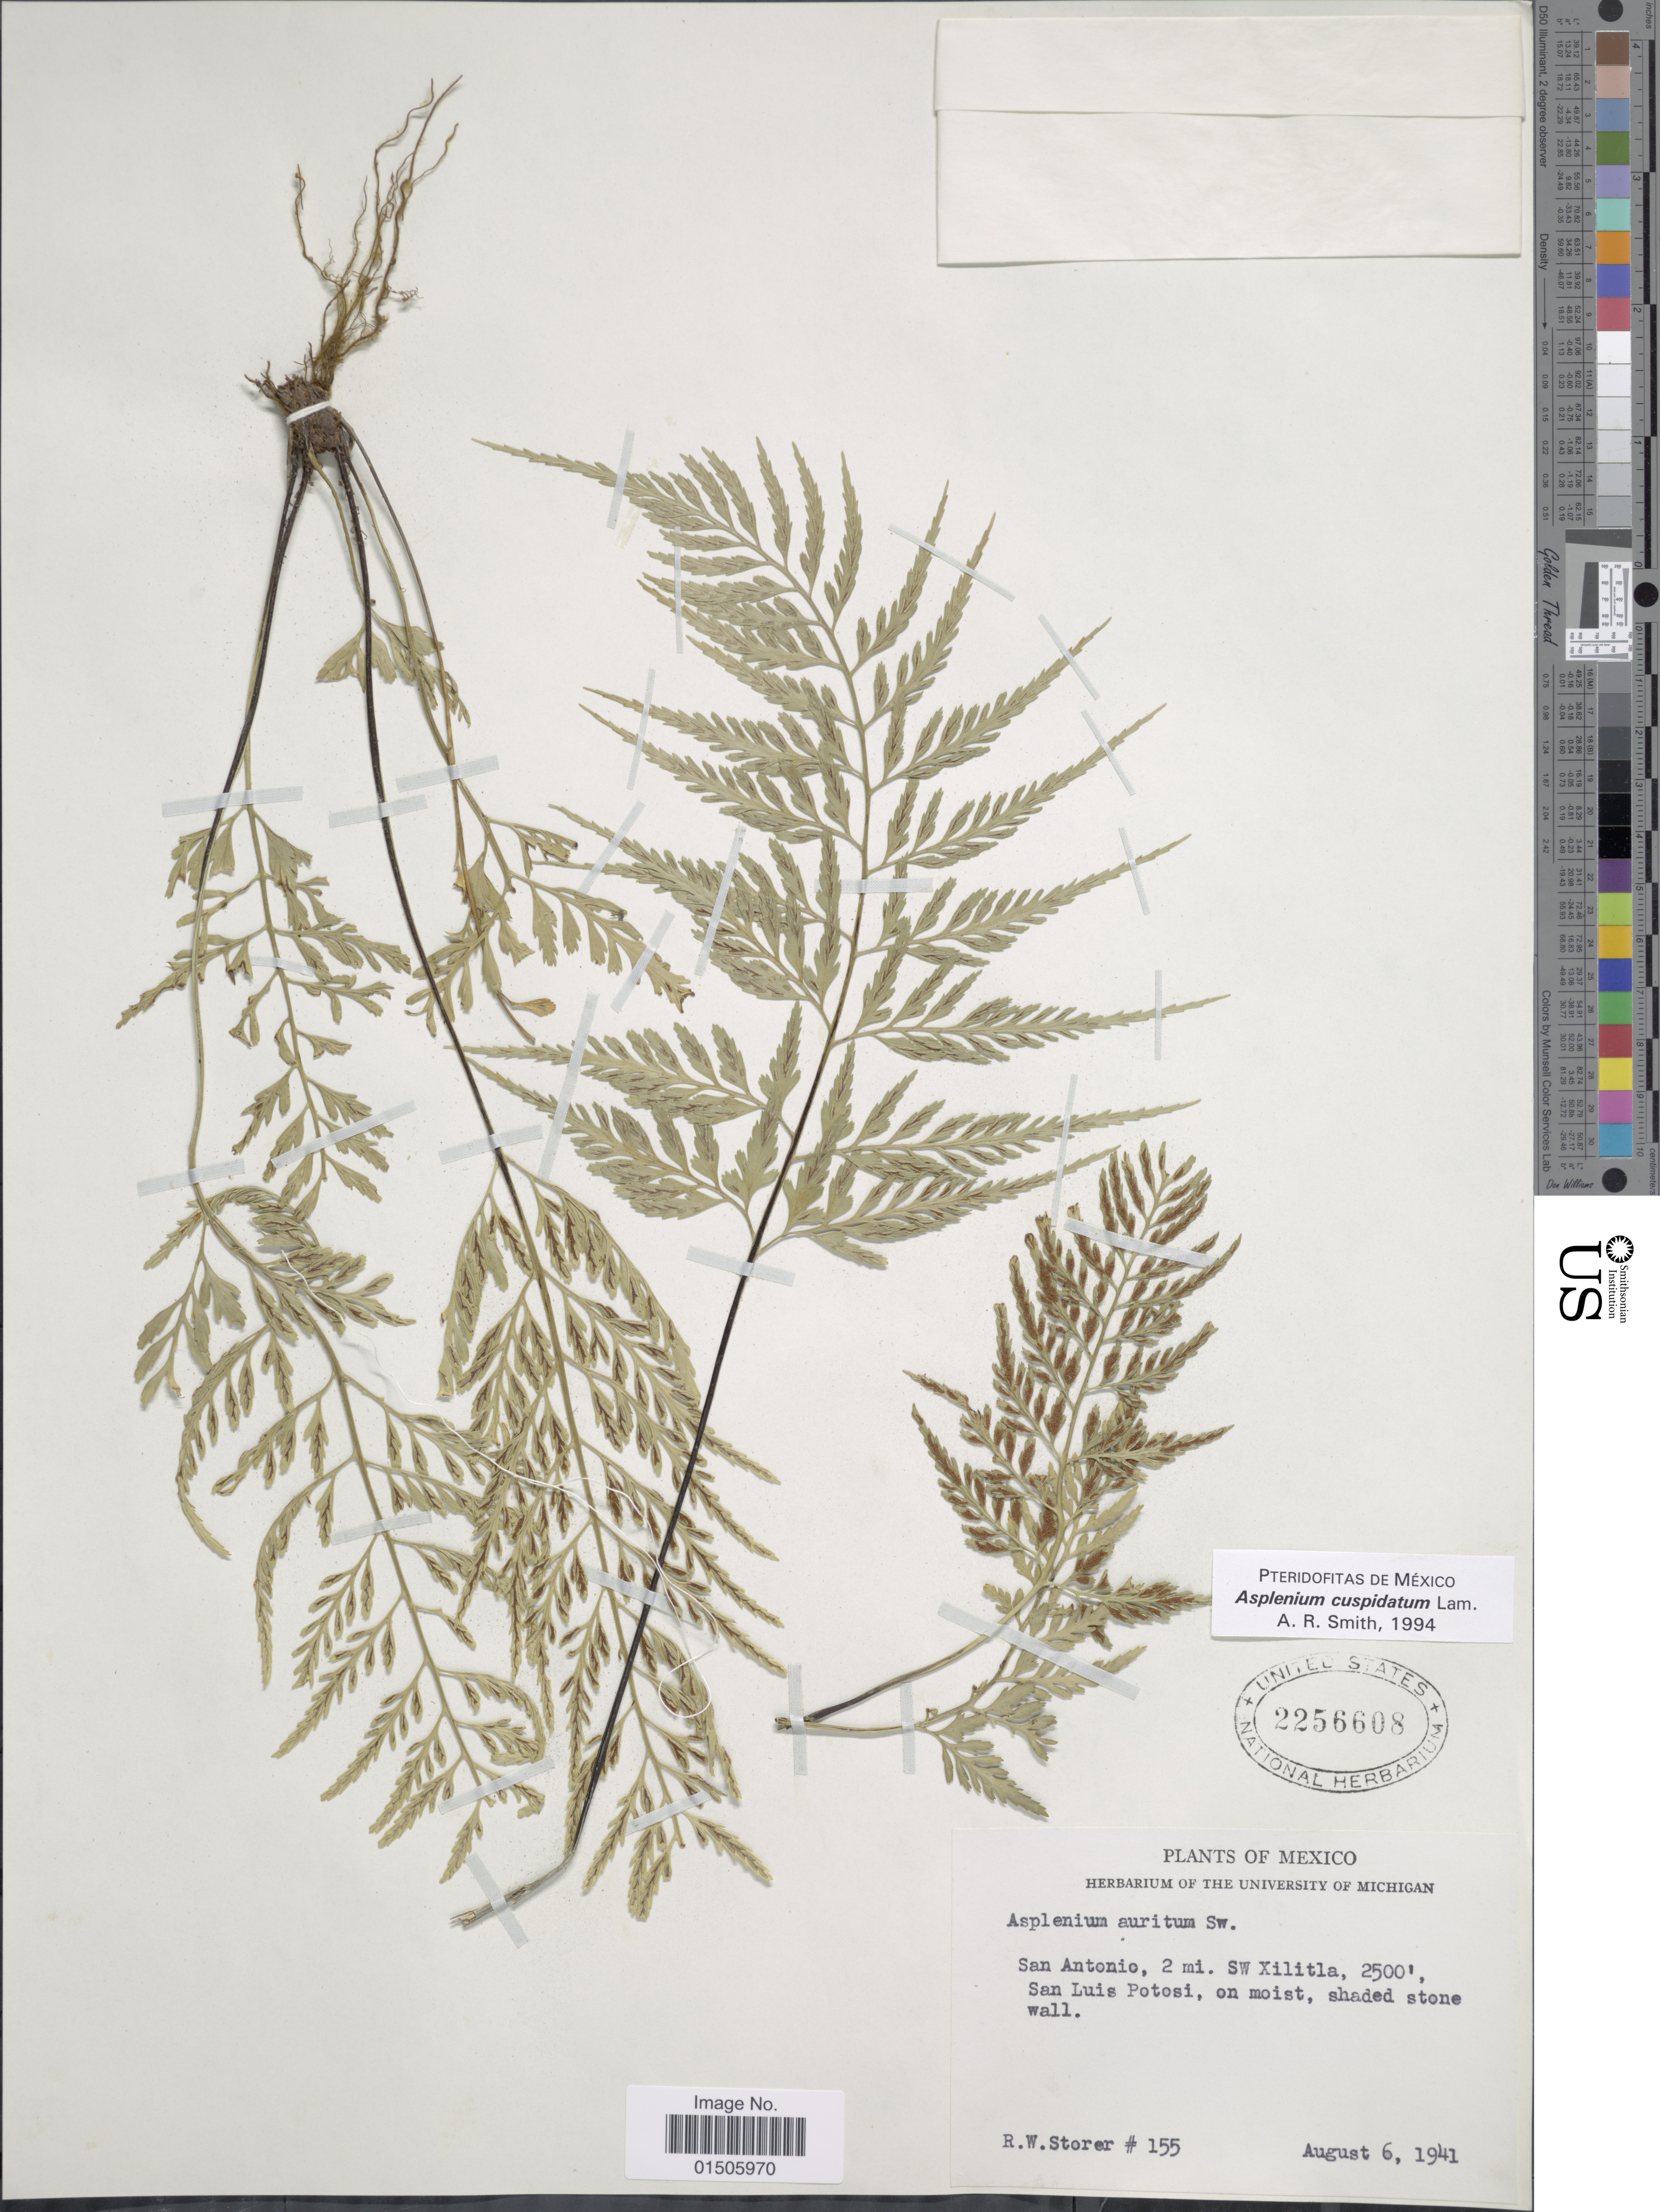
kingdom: Plantae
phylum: Tracheophyta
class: Polypodiopsida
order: Polypodiales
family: Aspleniaceae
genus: Asplenium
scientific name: Asplenium cuspidatum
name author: Lam.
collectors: R. Storer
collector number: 155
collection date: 1941-08-06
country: Mexico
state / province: San Luis Potosí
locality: San Antonio, 2 mi. SW Xilitla, on moist, shaded stone wall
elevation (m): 762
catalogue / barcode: US 2256608